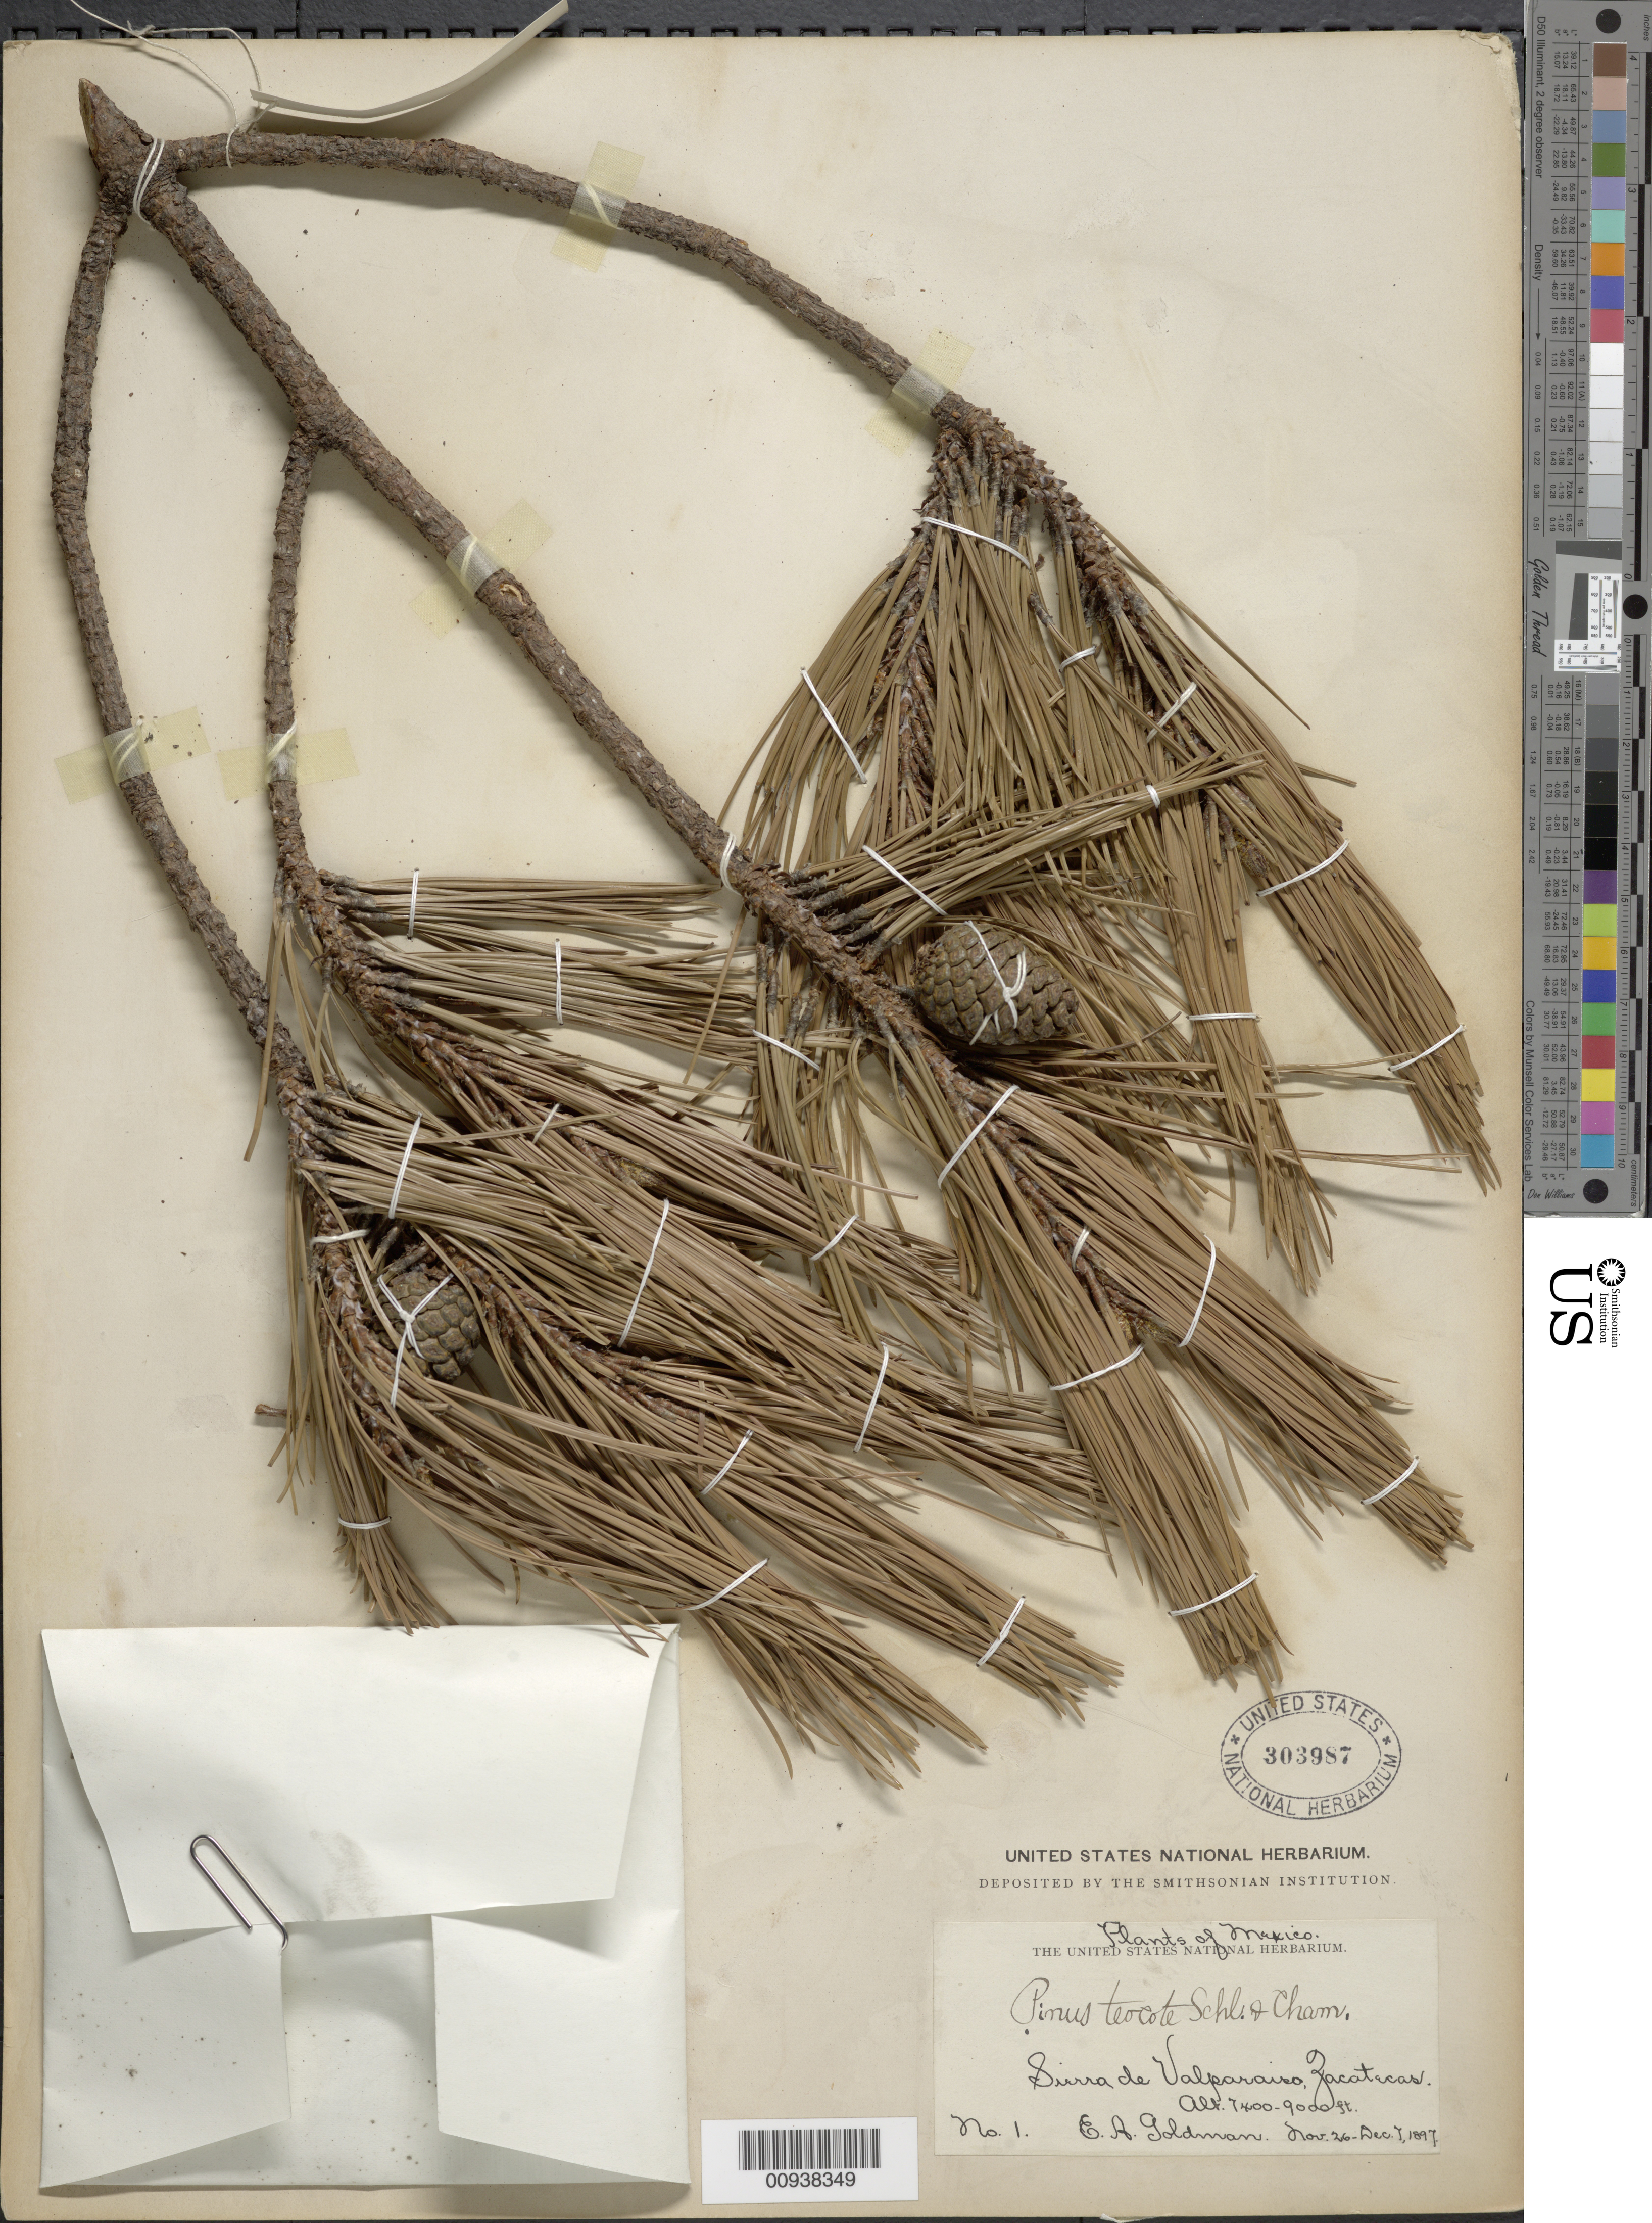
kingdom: Plantae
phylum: Tracheophyta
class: Pinopsida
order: Pinales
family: Pinaceae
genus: Pinus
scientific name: Pinus teocote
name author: Schltdl. & Cham.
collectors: E. A. Goldman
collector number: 1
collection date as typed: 26 Nov 1897 to 07 Dec 1897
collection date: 1897-11-26/1897-12-07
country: Mexico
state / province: Zacatecas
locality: Sierra de Valparaiso.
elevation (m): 2256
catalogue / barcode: US 303987